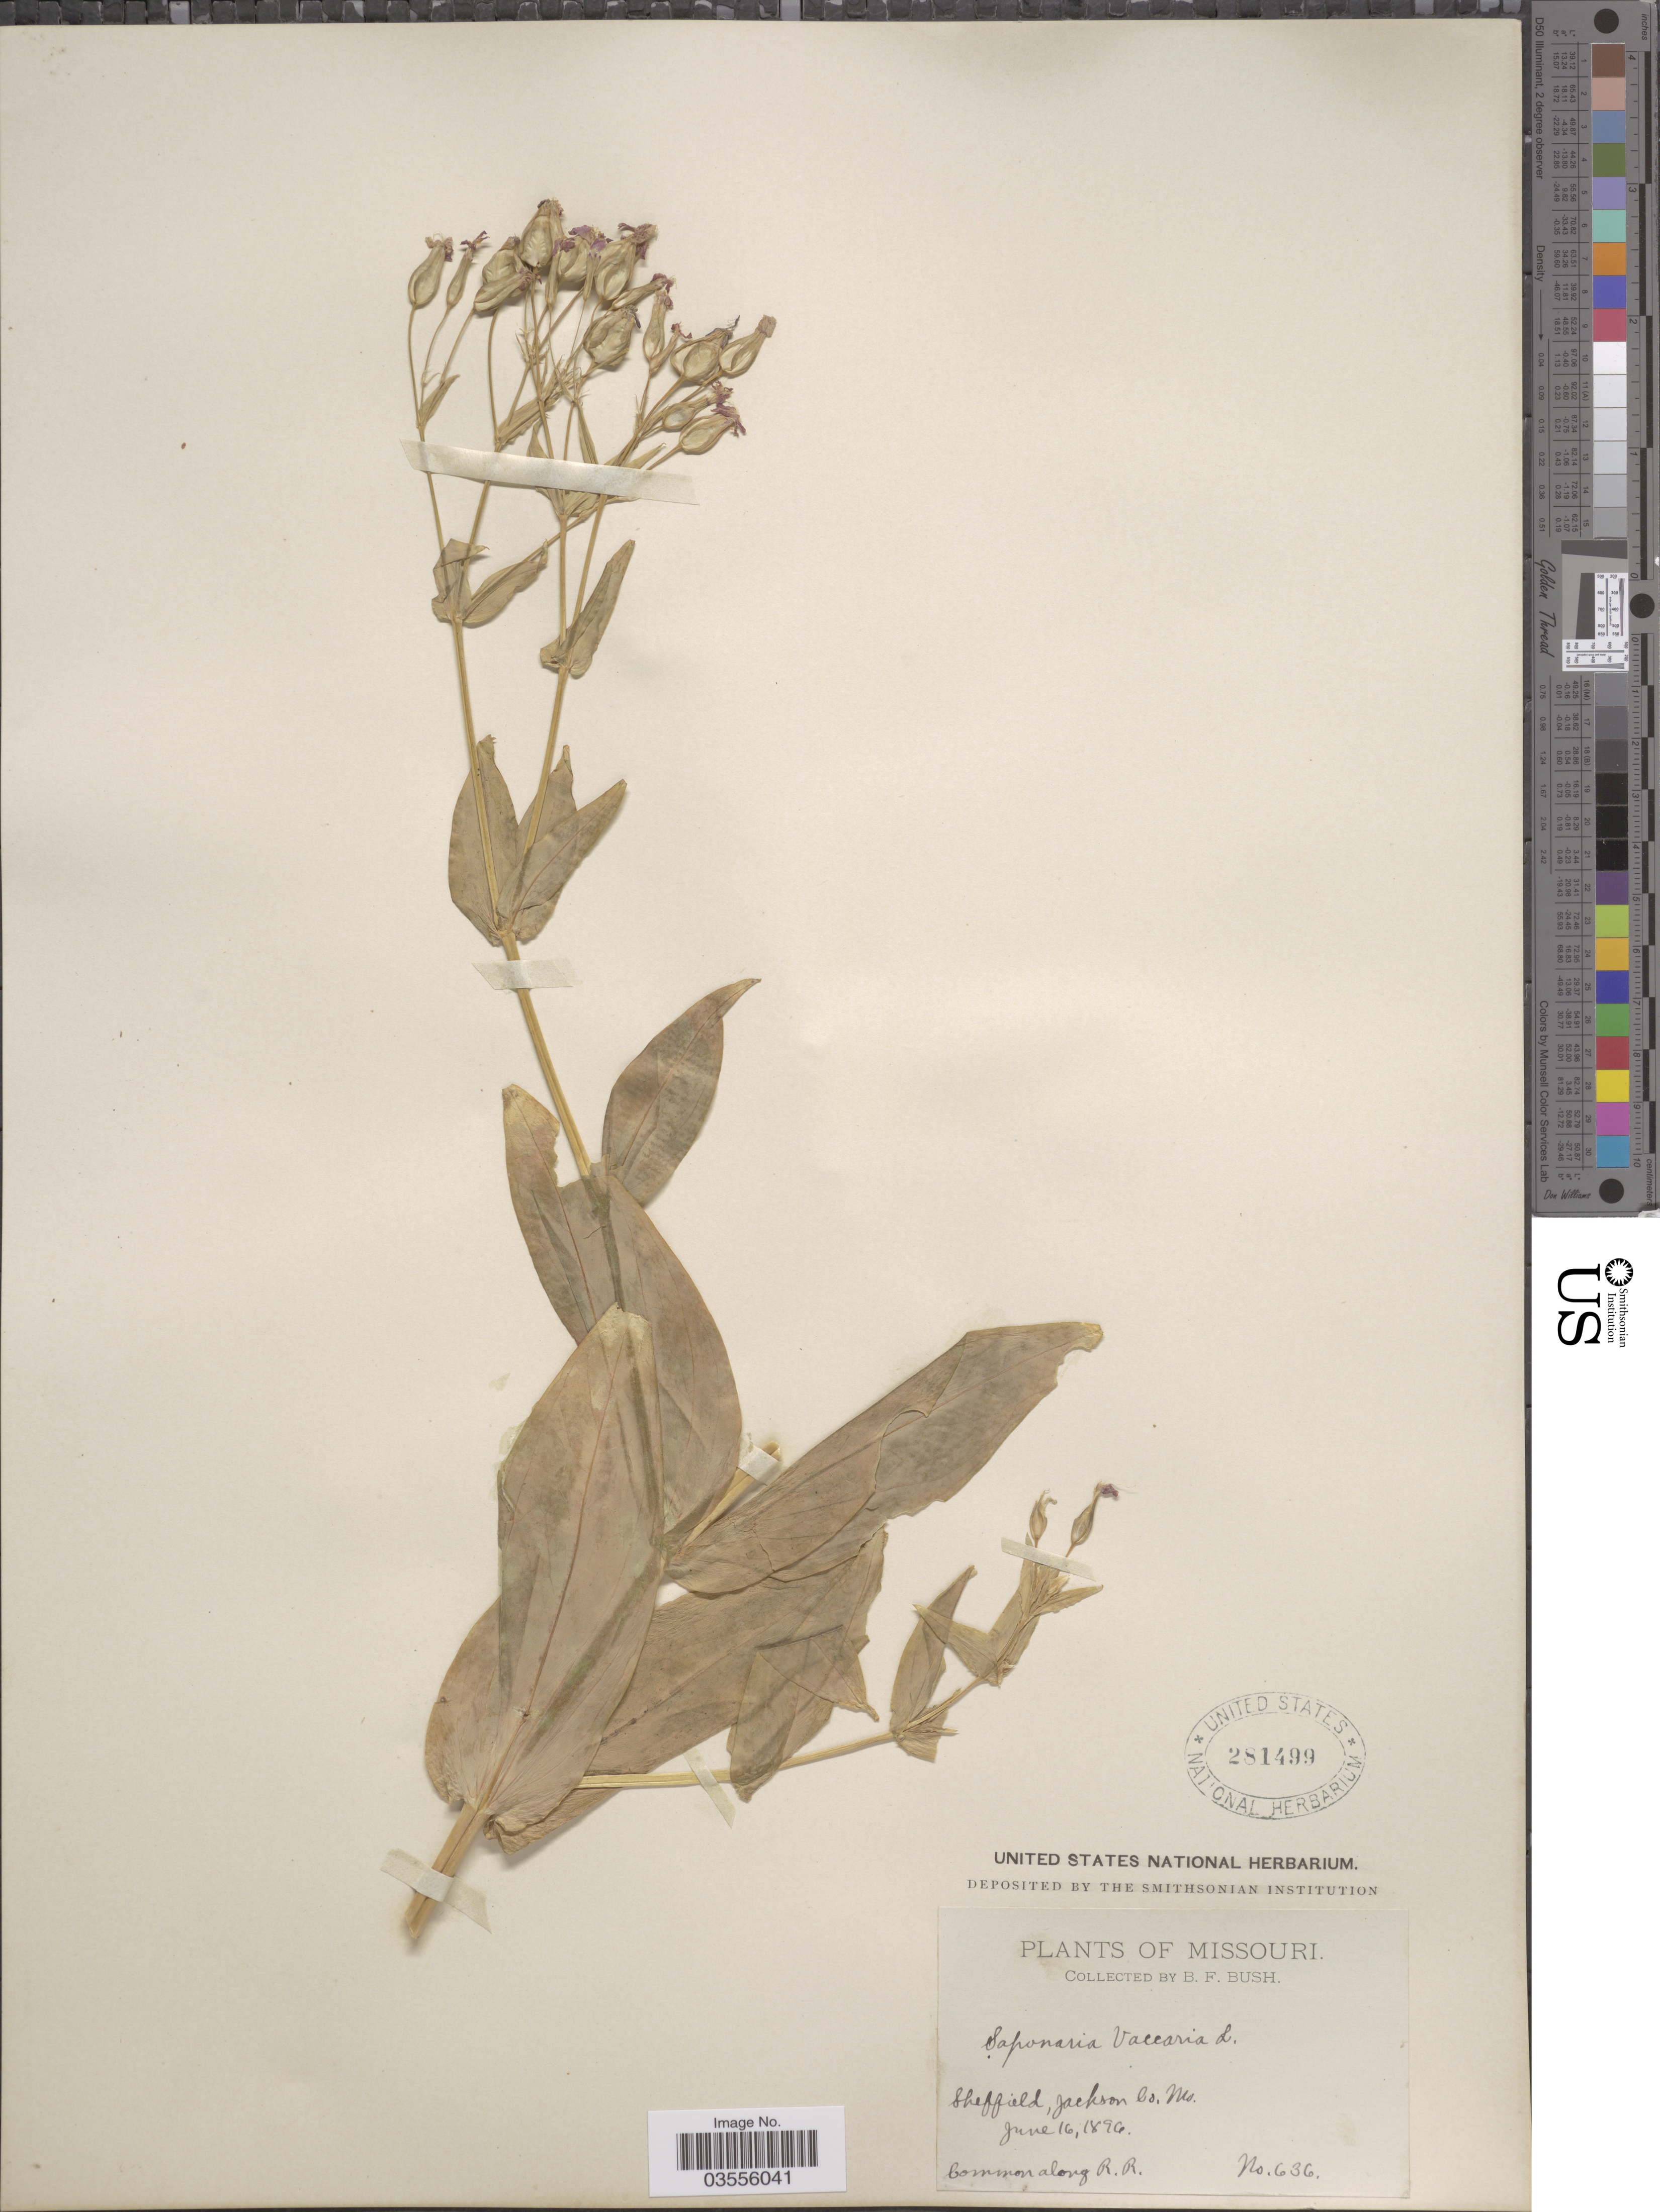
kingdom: Plantae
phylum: Tracheophyta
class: Magnoliopsida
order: Caryophyllales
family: Caryophyllaceae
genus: Gypsophila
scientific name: Gypsophila vaccaria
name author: (L.) Sm.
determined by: Strong, M. T., (US), Smithsonian Institution - National Museum of Natural History (UNITED STATES)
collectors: B. F. Bush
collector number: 636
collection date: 1896-06-16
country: United States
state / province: Missouri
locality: Sheffield, Jackson Co. Along R. R.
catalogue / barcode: US 281499